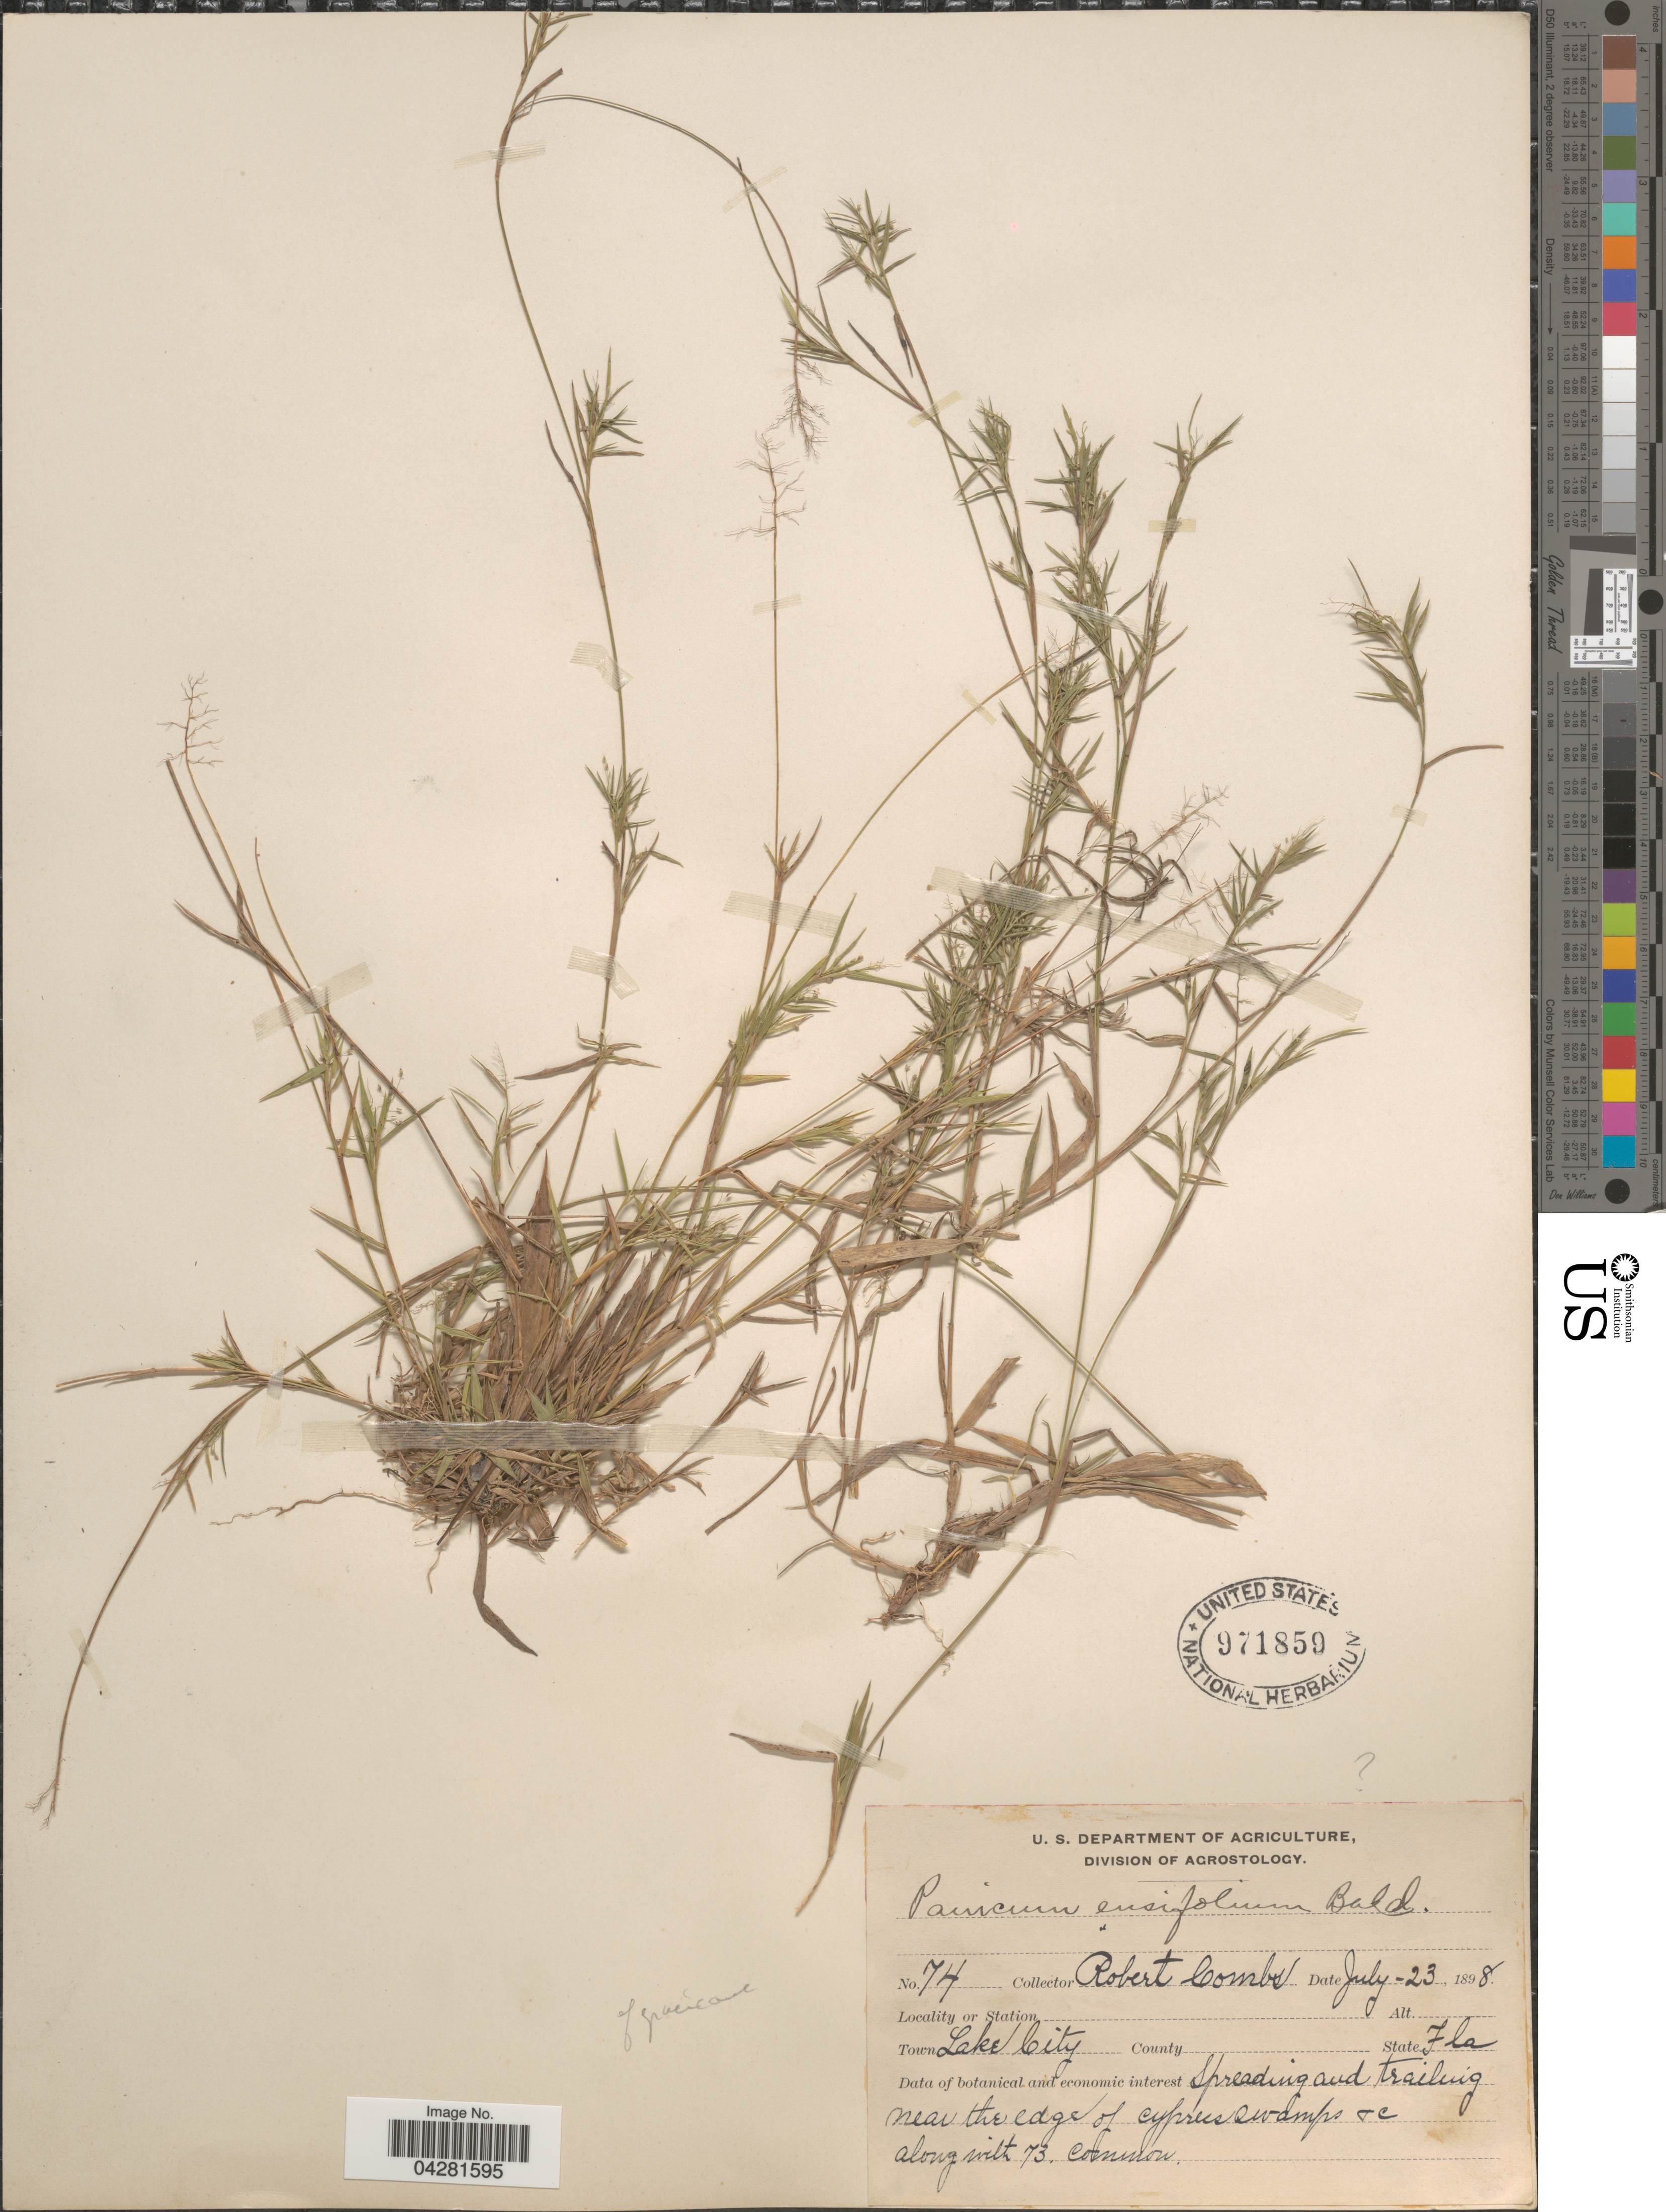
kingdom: Plantae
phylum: Tracheophyta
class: Liliopsida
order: Poales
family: Poaceae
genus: Dichanthelium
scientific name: Dichanthelium ensifolium var. ensifolium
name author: (Baldwin ex Elliot) Gould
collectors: R. Combs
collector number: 74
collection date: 1898-07-23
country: United States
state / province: Florida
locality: Town Lake City.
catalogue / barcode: US 971859